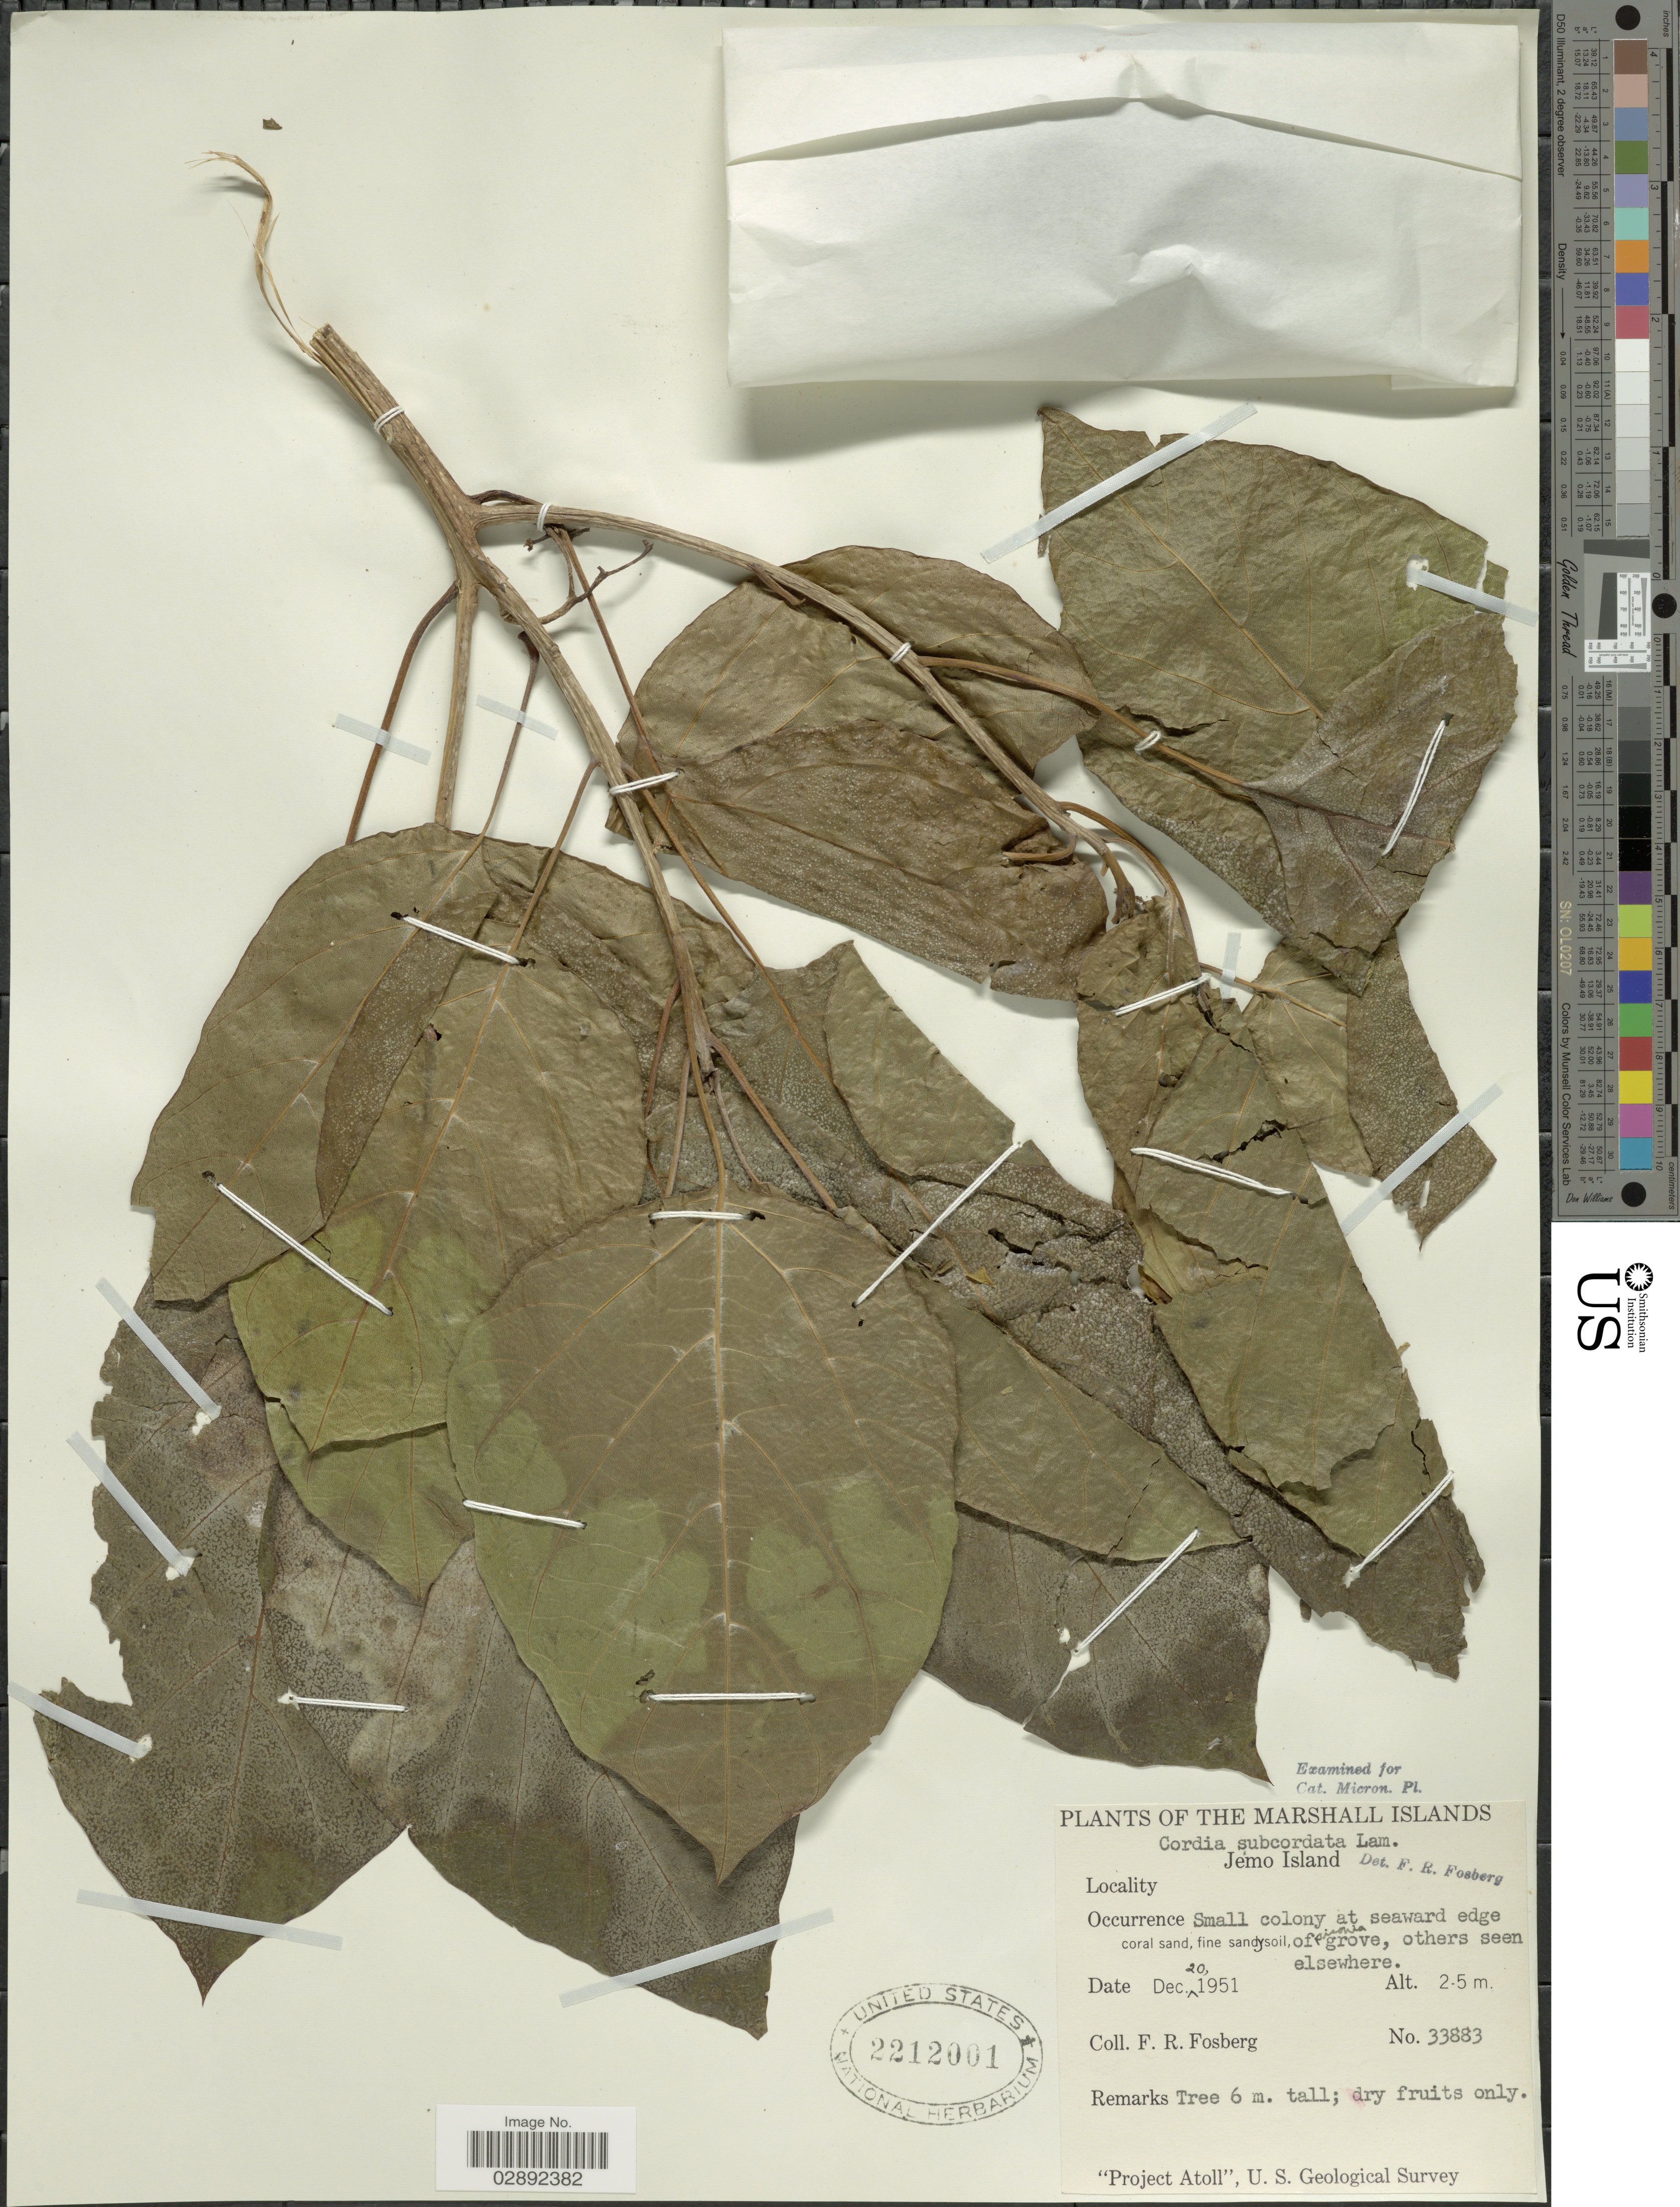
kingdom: Plantae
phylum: Tracheophyta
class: Magnoliopsida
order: Boraginales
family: Cordiaceae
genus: Cordia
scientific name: Cordia subcordata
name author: Lam.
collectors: F. R. Fosberg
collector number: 33883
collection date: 1951-12-20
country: Marshall Islands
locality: Marshall Islands. Jemo Island.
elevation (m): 2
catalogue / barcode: US 2212001